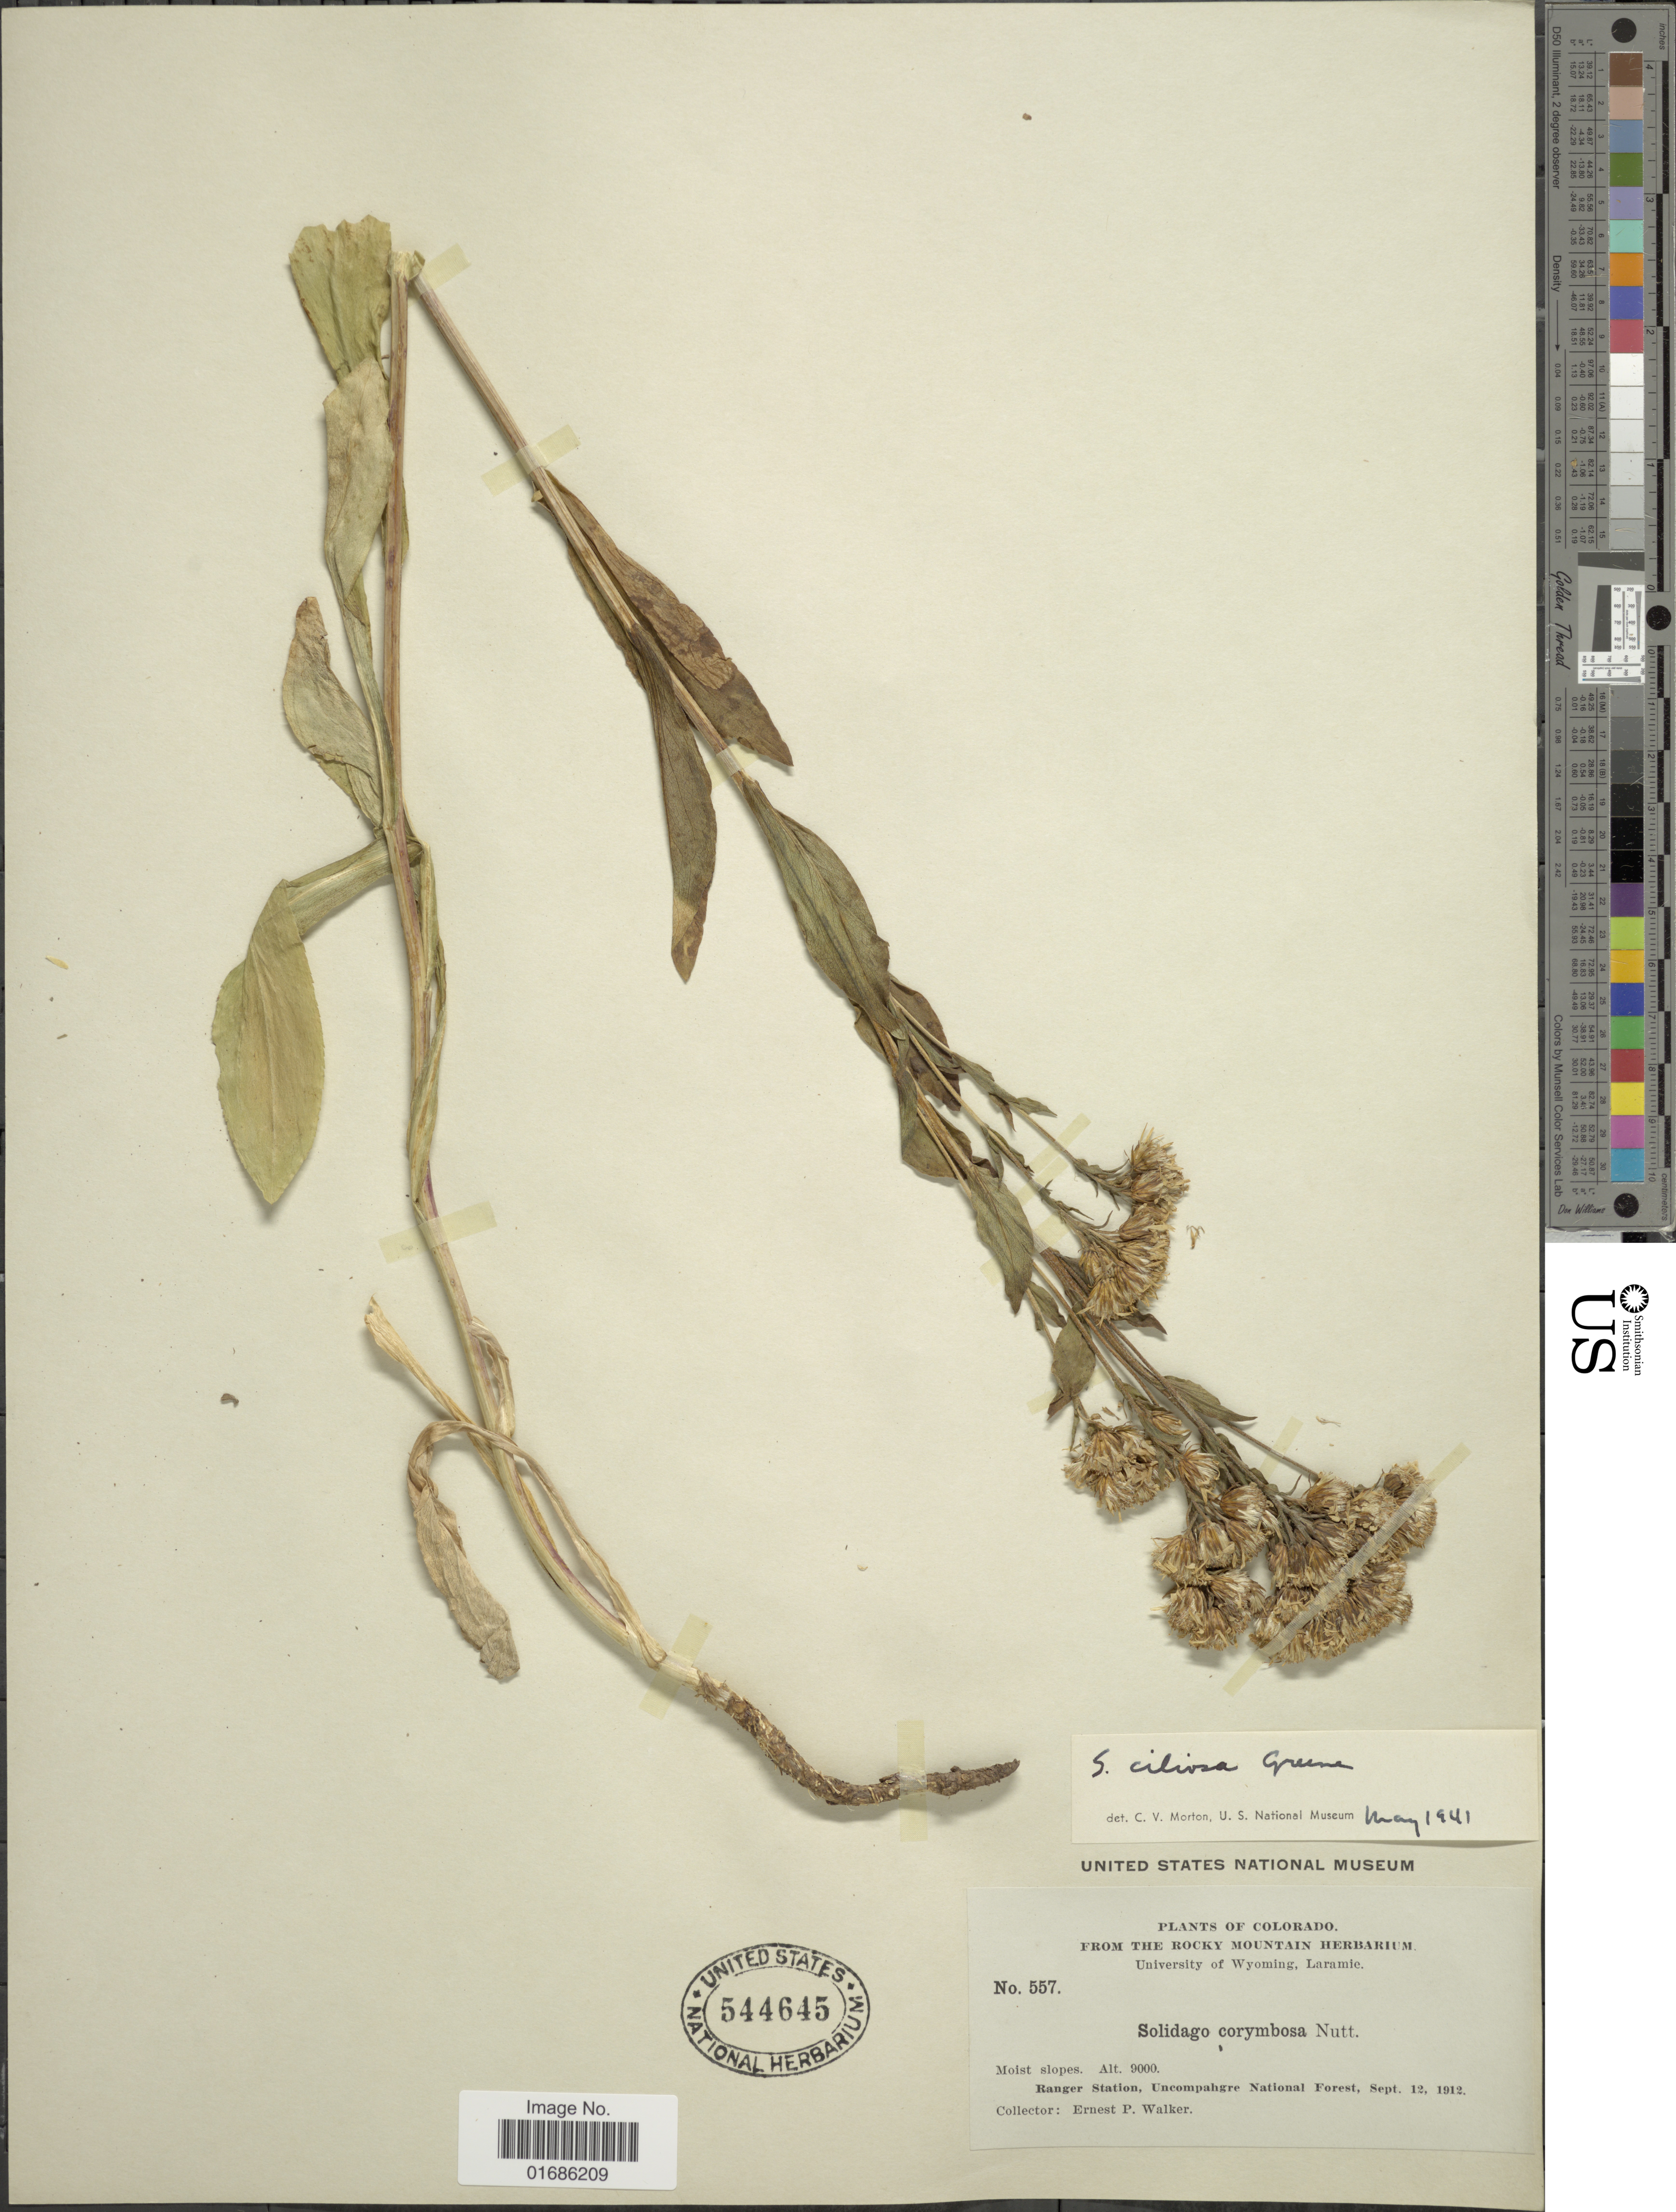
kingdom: Plantae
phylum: Tracheophyta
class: Magnoliopsida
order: Asterales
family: Asteraceae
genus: Solidago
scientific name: Solidago ciliosa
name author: Greene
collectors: E. P. Walker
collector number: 557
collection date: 1912-09-12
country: United States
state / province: Colorado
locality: Moist slopes, Ranger station, Uncophagre National Forest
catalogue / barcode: US 544645